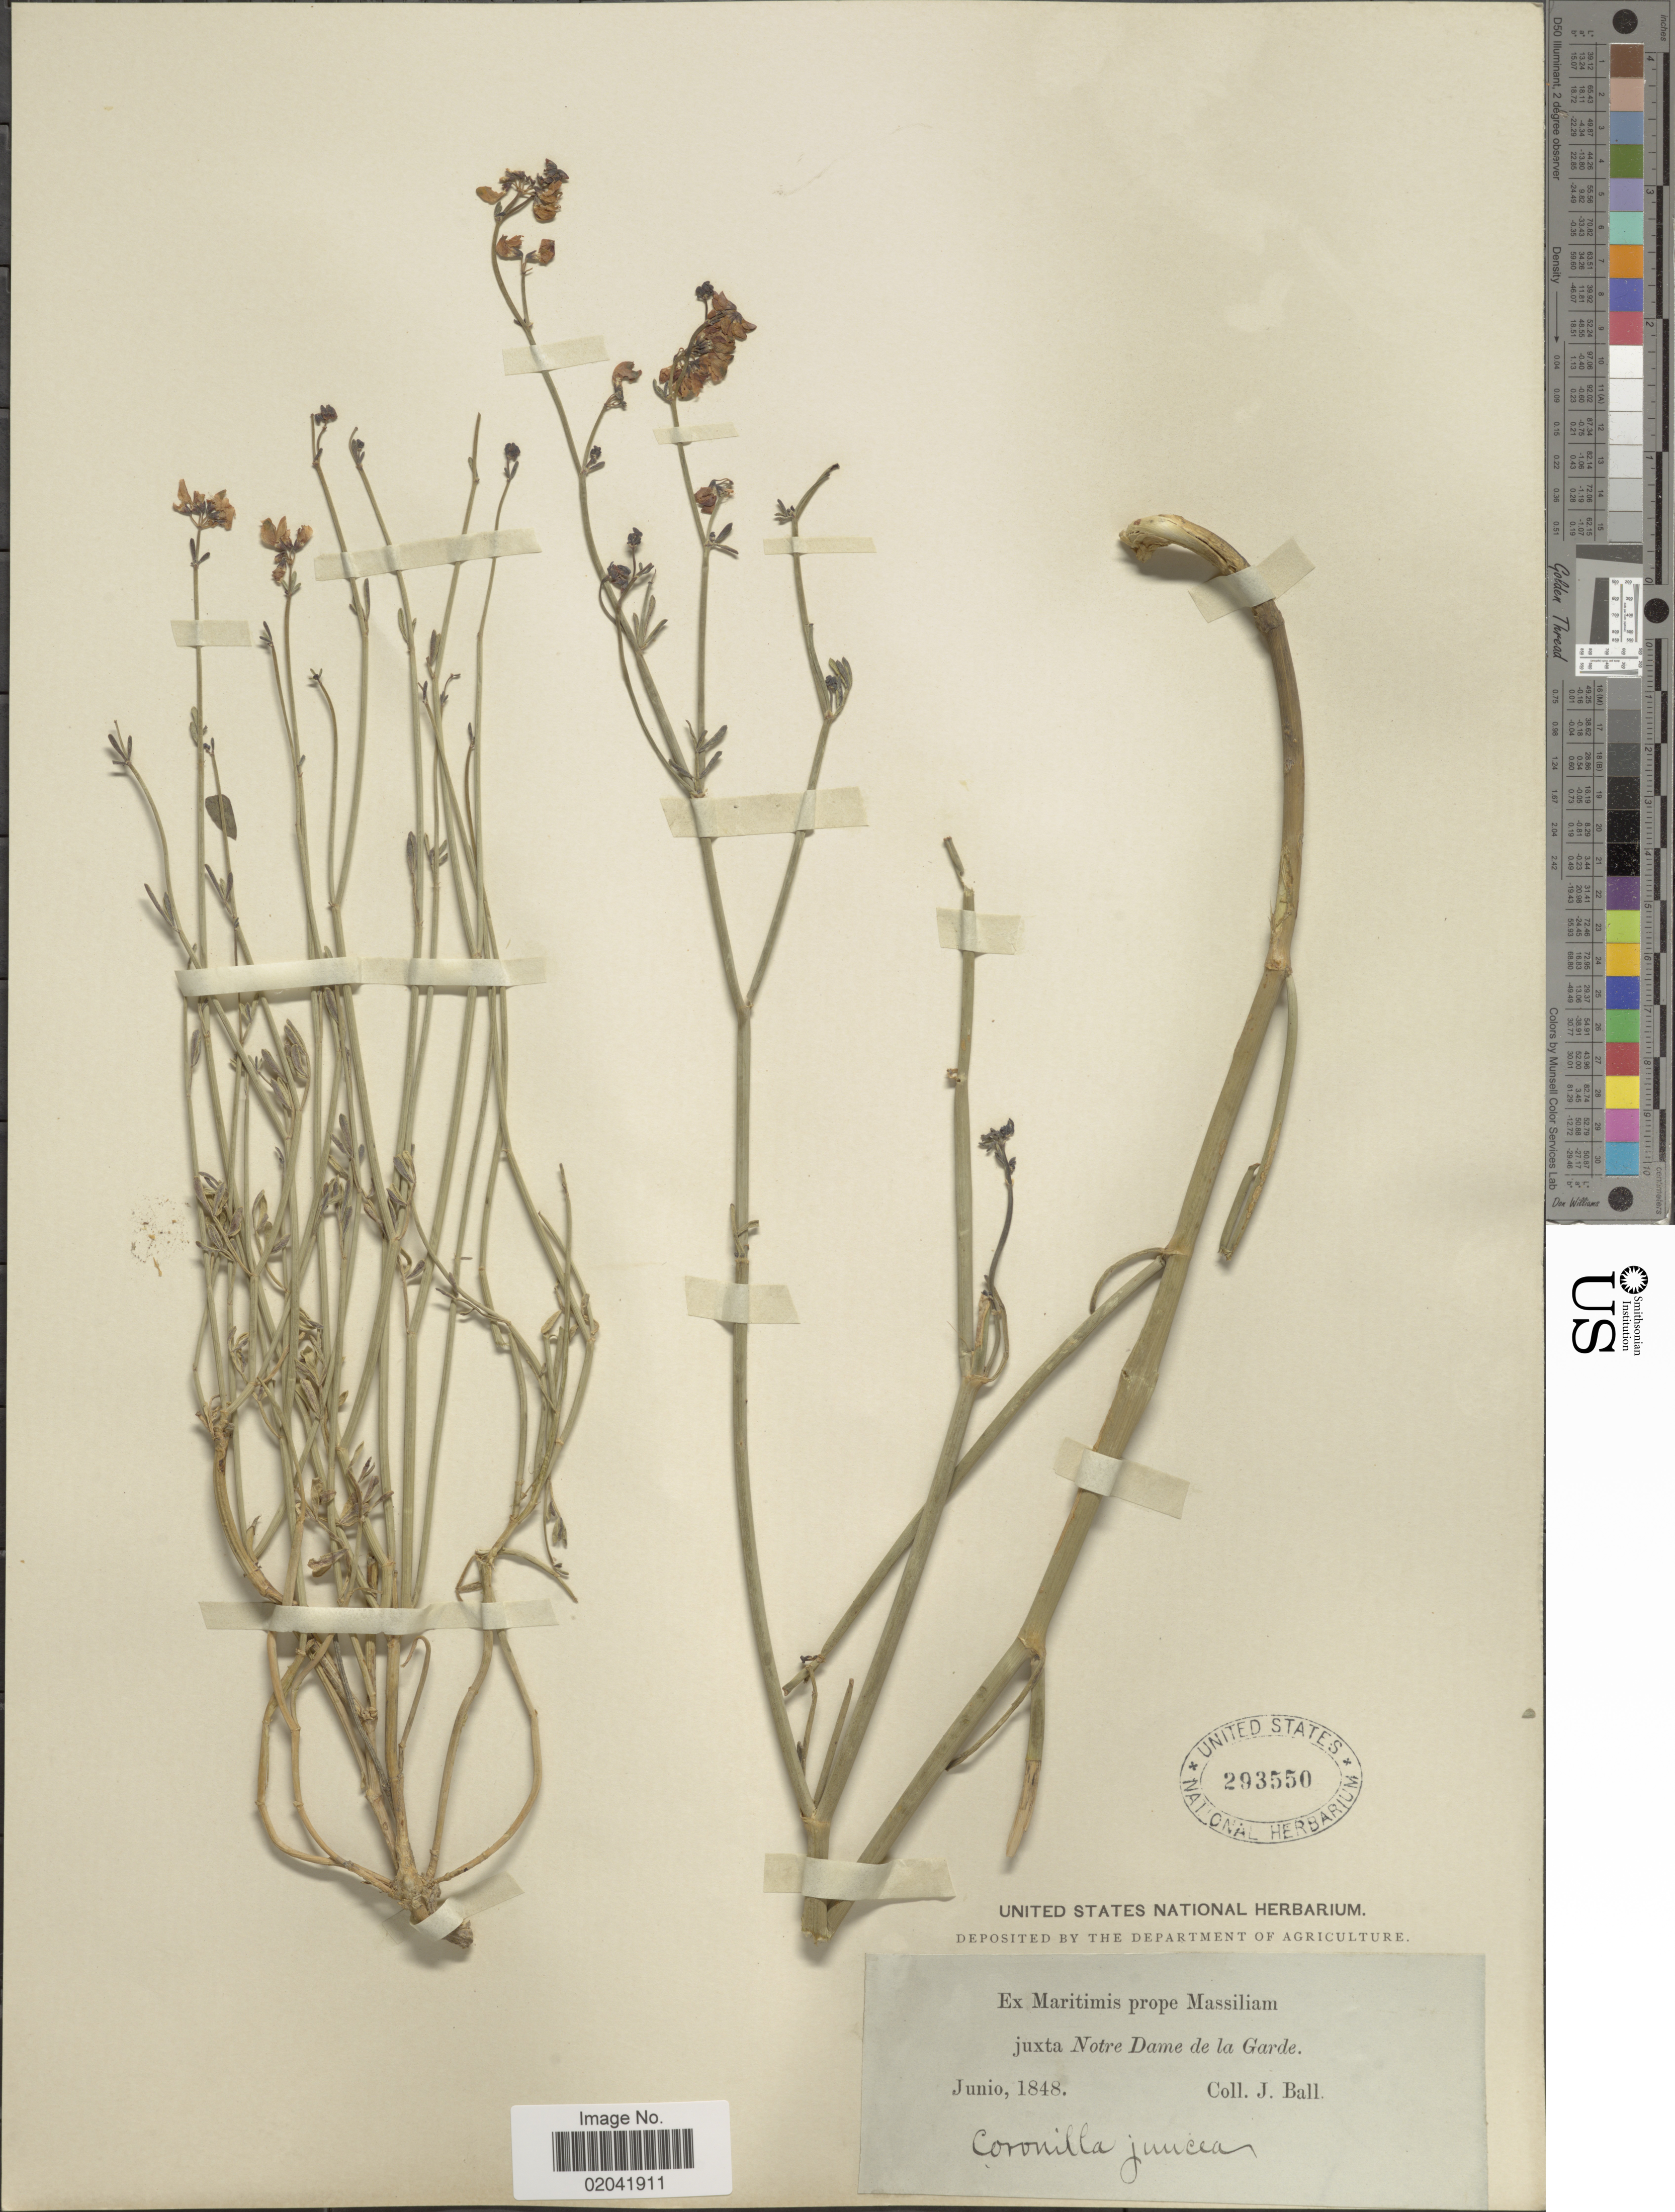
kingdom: Plantae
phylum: Tracheophyta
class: Magnoliopsida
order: Fabales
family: Fabaceae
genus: Coronilla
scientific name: Coronilla juncea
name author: L.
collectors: J. Ball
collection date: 1848-06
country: France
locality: Maritimis prope Massiliam juxta Notre Dame de la Garde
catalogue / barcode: US 293550